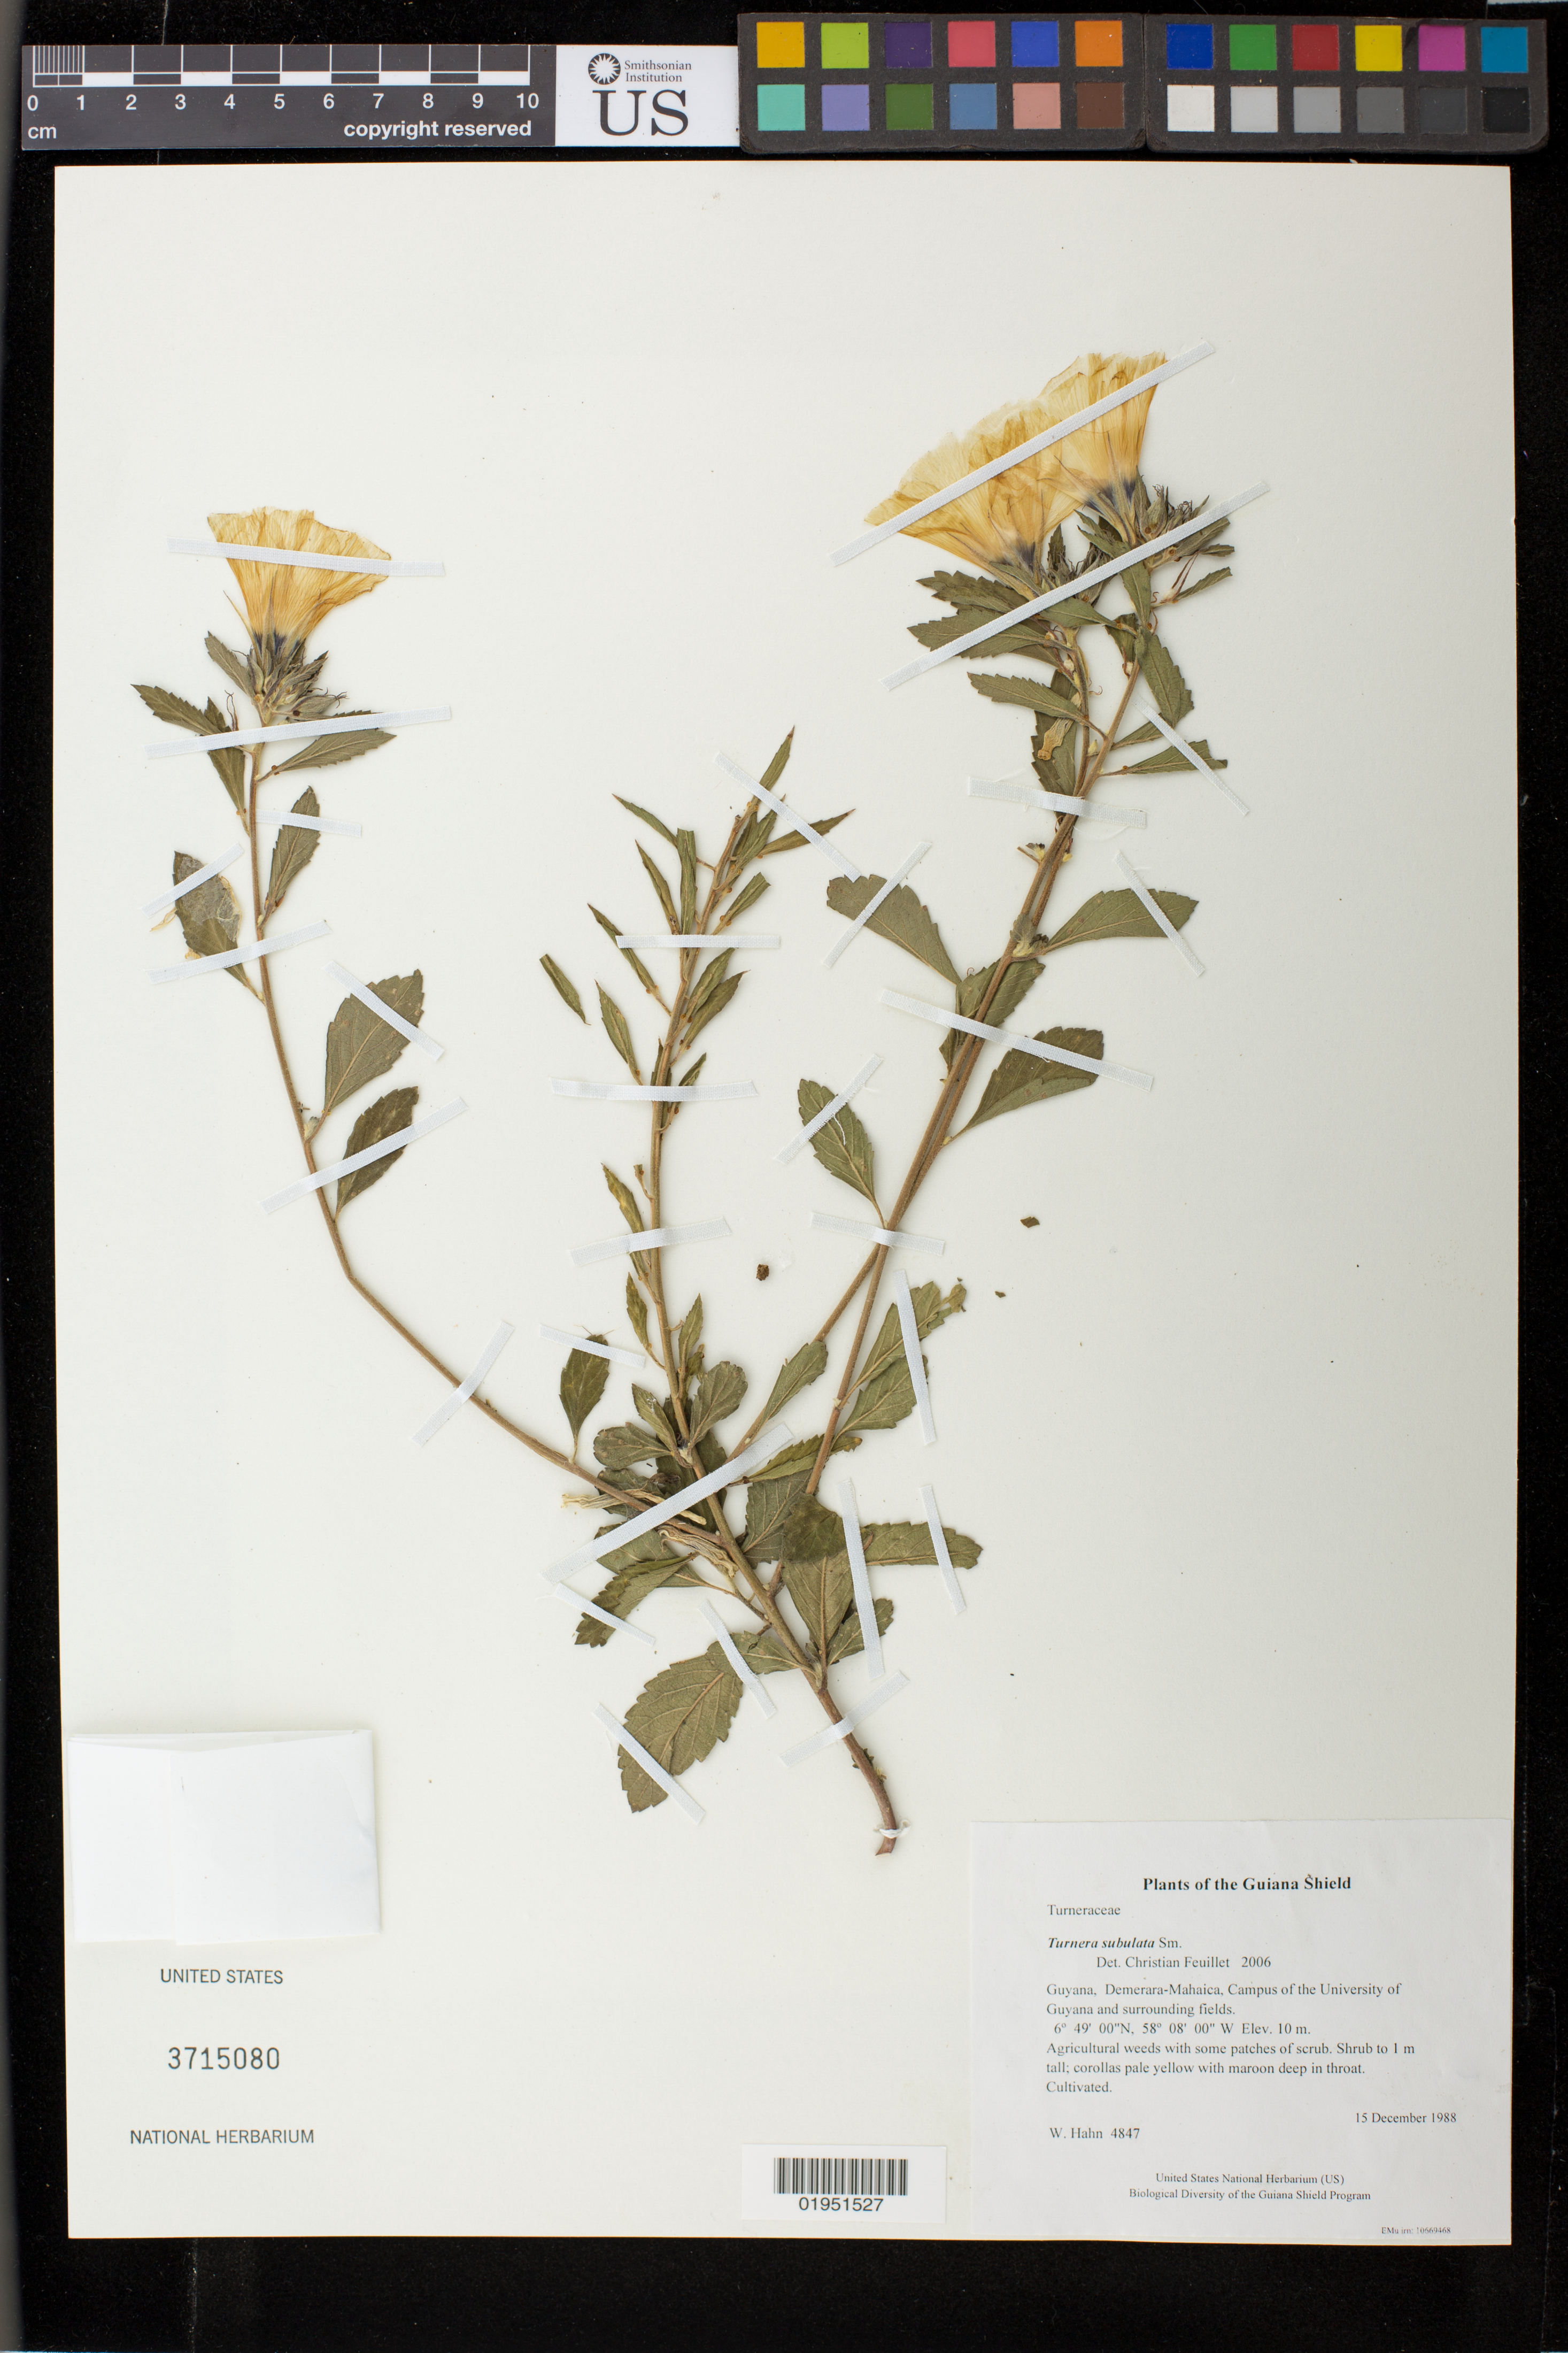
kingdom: Plantae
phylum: Tracheophyta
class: Magnoliopsida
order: Malpighiales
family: Turneraceae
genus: Turnera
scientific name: Turnera subulata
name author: Sm.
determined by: Feuillet, C.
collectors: W. Hahn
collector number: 4847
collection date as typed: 15 December 1988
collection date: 1988-12-15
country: Guyana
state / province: Demerara-Mahaica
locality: Campus of the University of Guyana and surrounding fields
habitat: Agricultural weeds with some patches of scrub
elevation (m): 10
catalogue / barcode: US 3715080